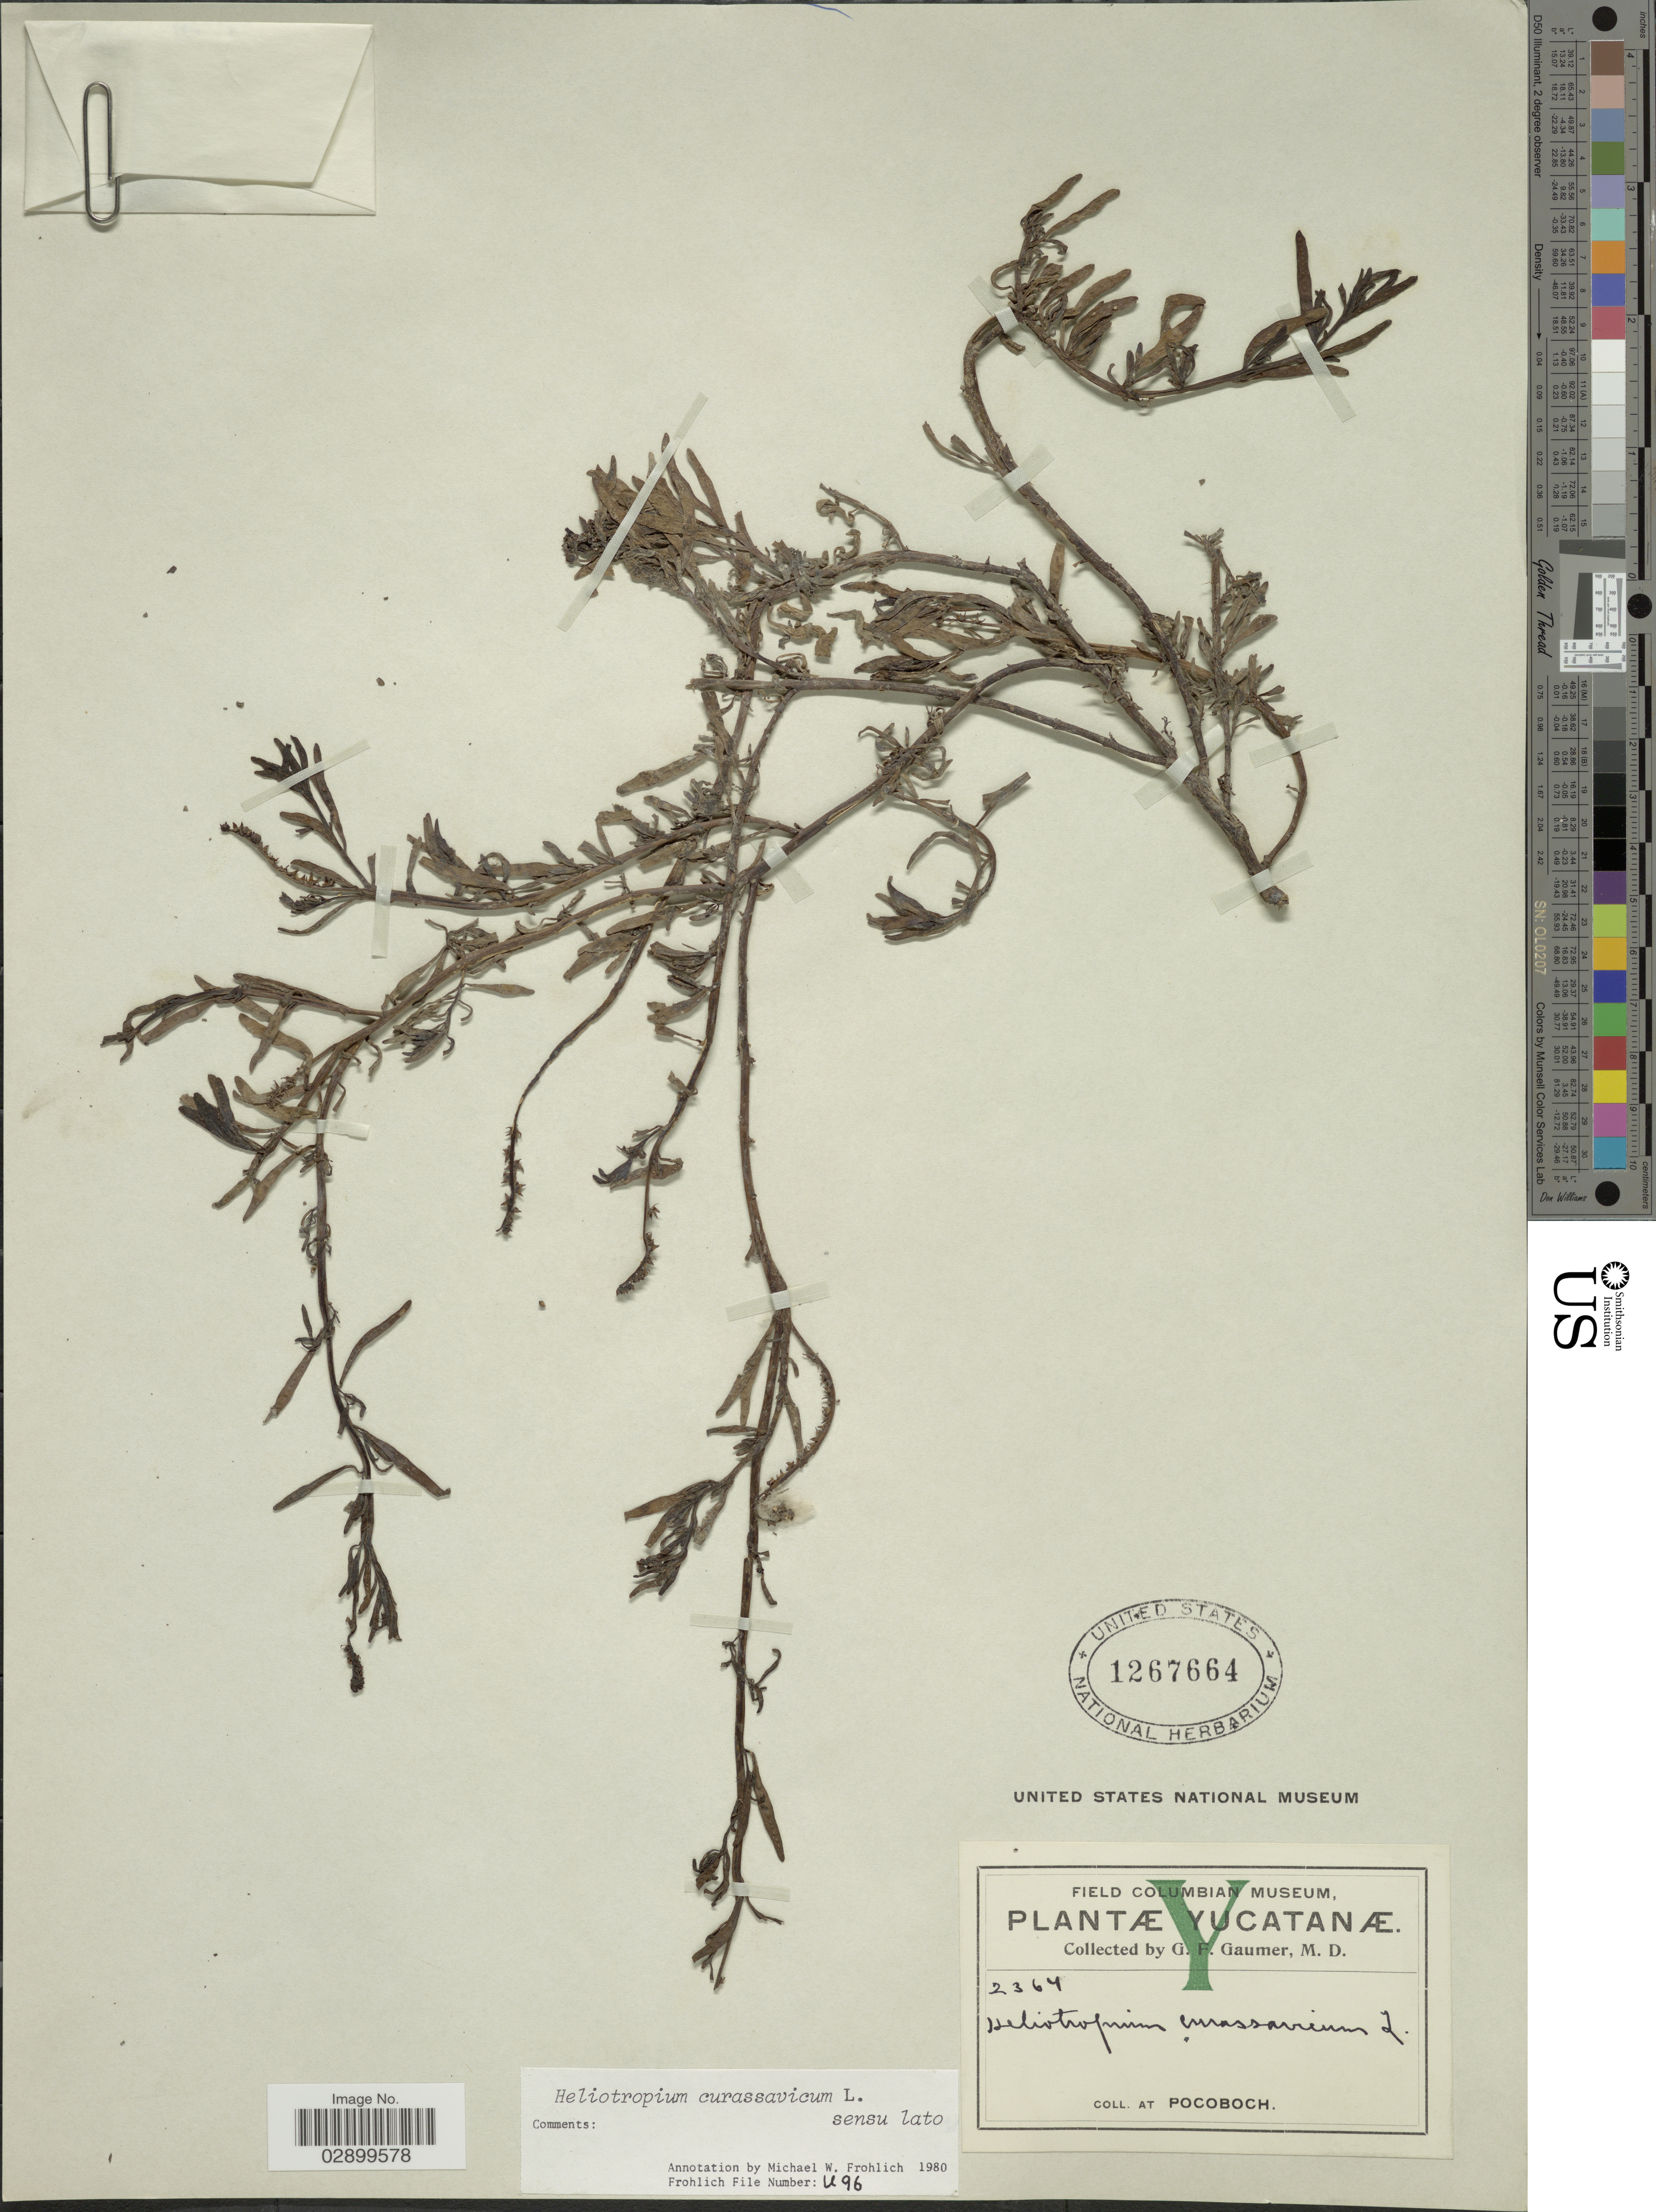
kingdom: Plantae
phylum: Tracheophyta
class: Magnoliopsida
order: Boraginales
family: Heliotropiaceae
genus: Heliotropium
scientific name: Heliotropium curassavicum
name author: L.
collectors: G. F. Gaumer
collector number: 2364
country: Mexico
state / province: Yucatán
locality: At Pocoboch.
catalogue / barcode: US 1267664